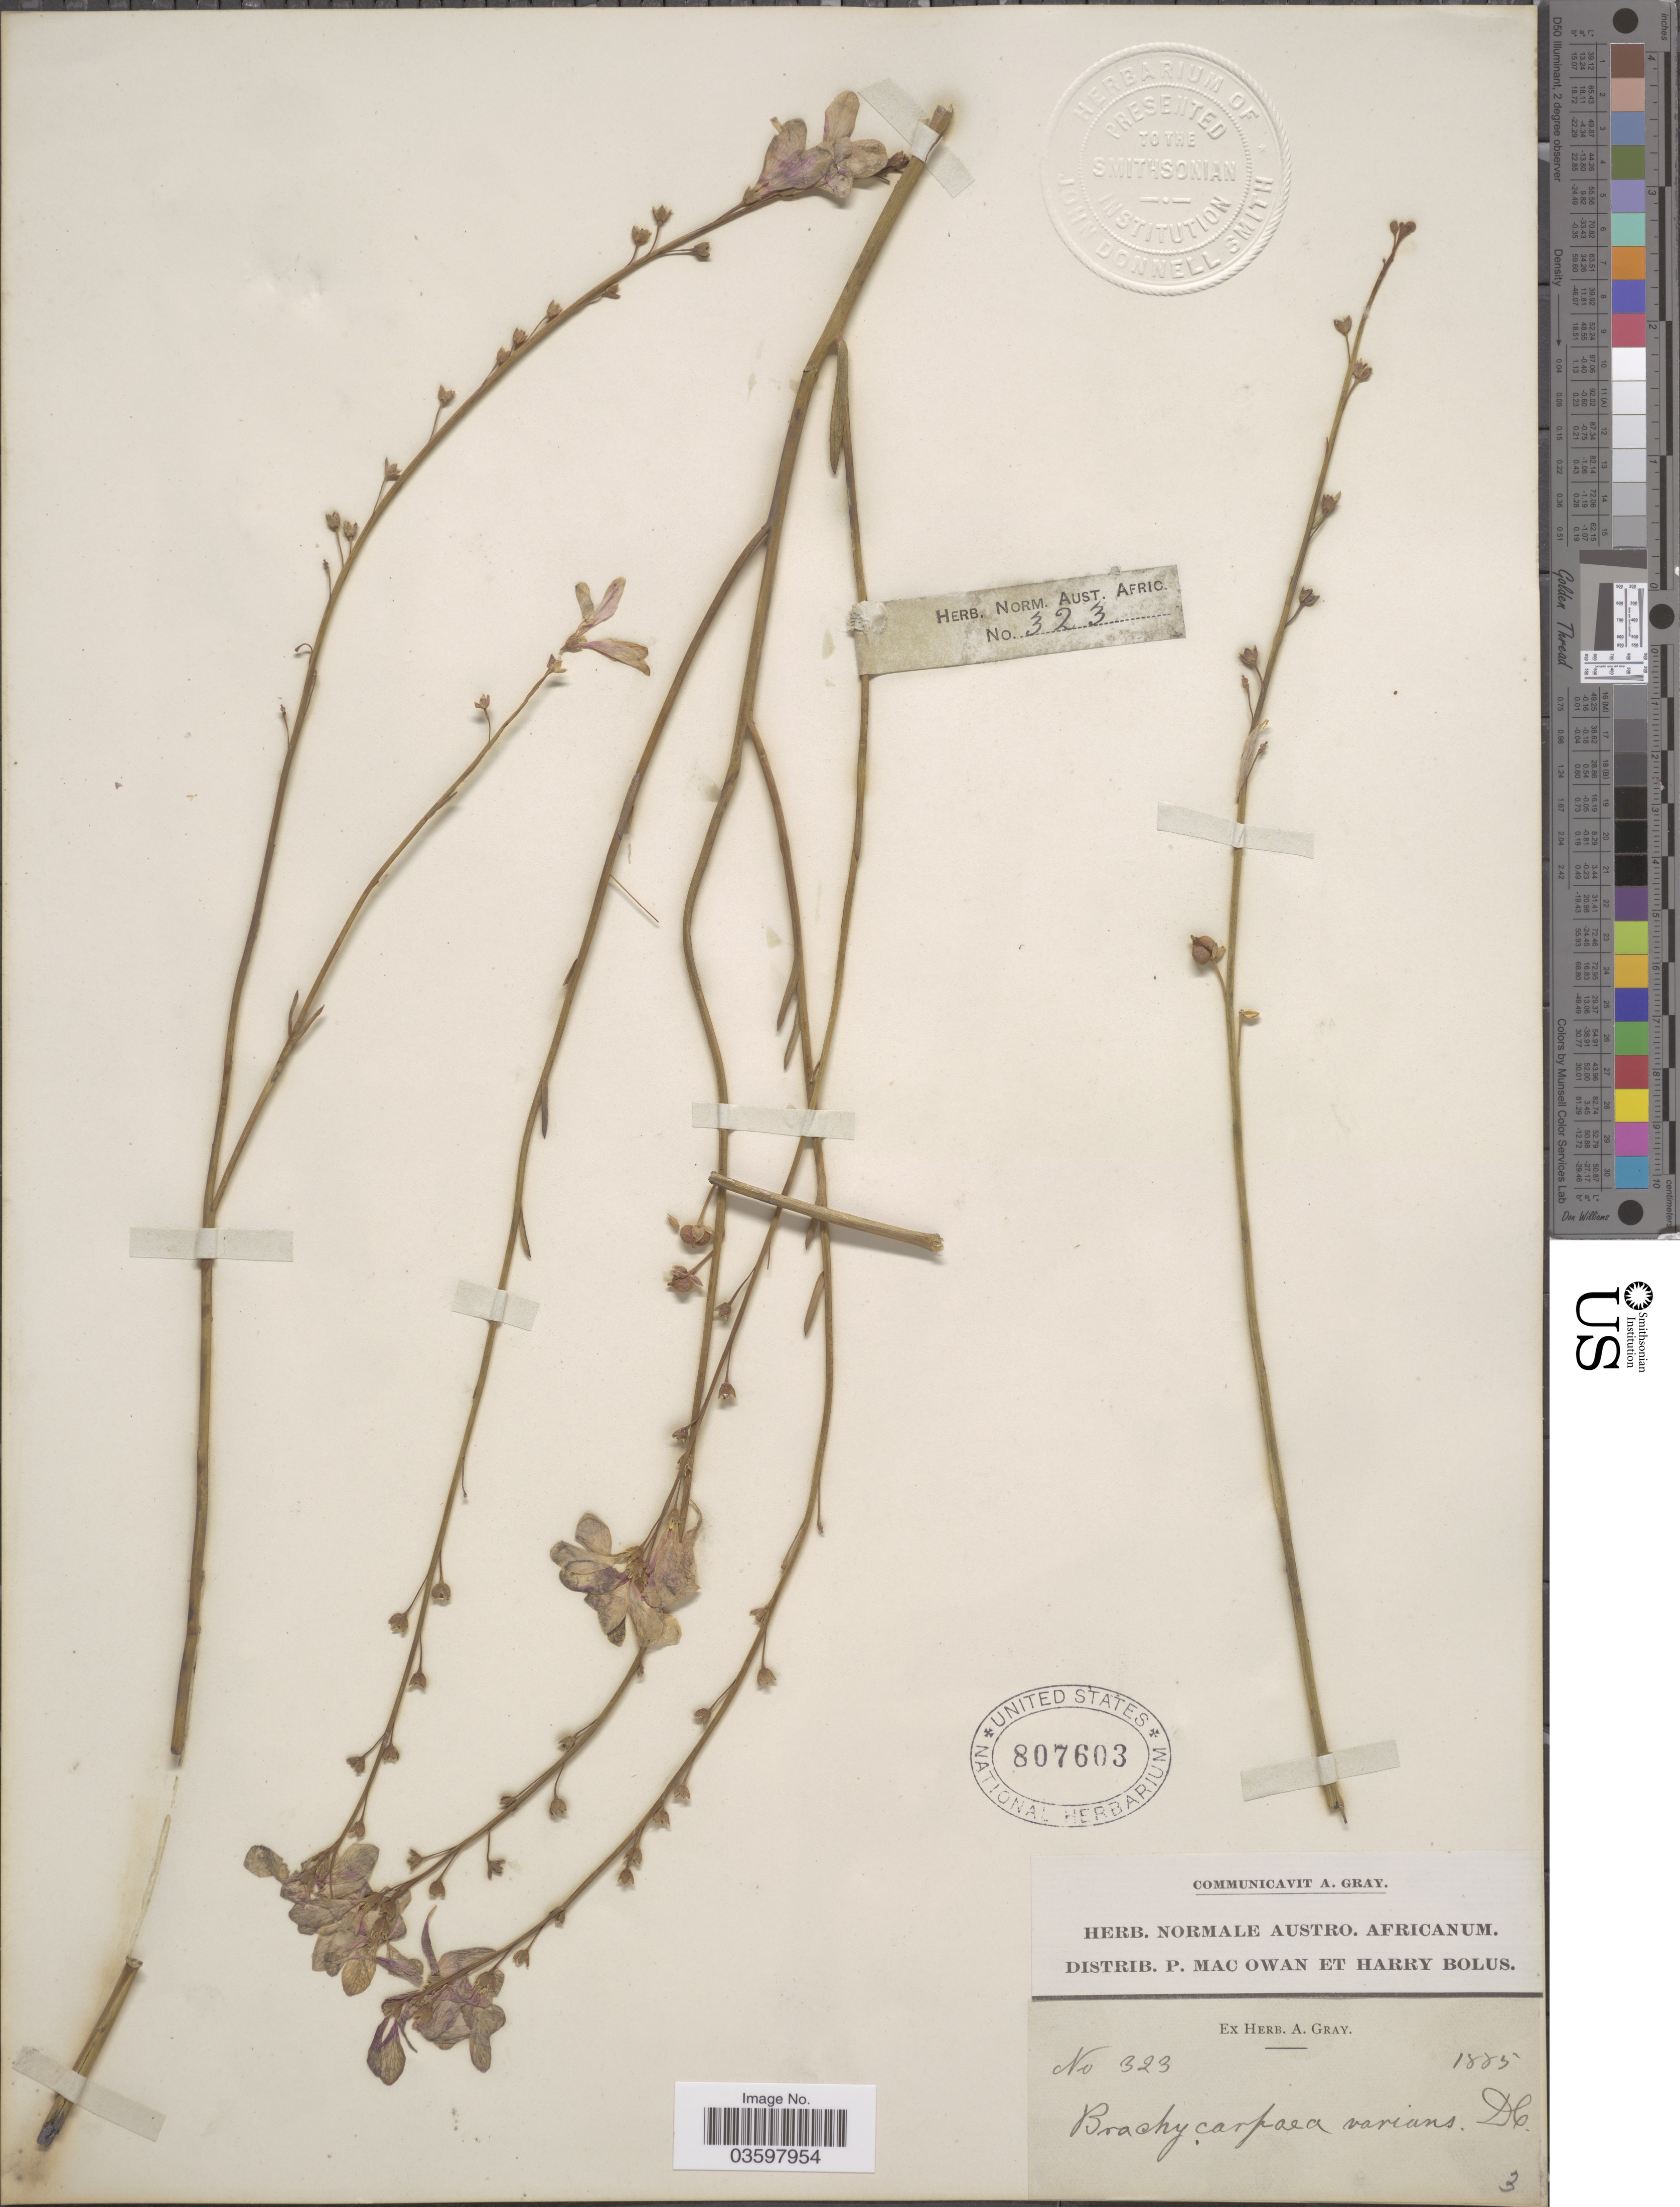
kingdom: Plantae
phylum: Tracheophyta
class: Magnoliopsida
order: Brassicales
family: Brassicaceae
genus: Heliophila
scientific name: Heliophila juncea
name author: (P.J. Bergius) Druce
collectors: ex Herb. A. Gray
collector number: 323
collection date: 1885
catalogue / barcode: US 807603